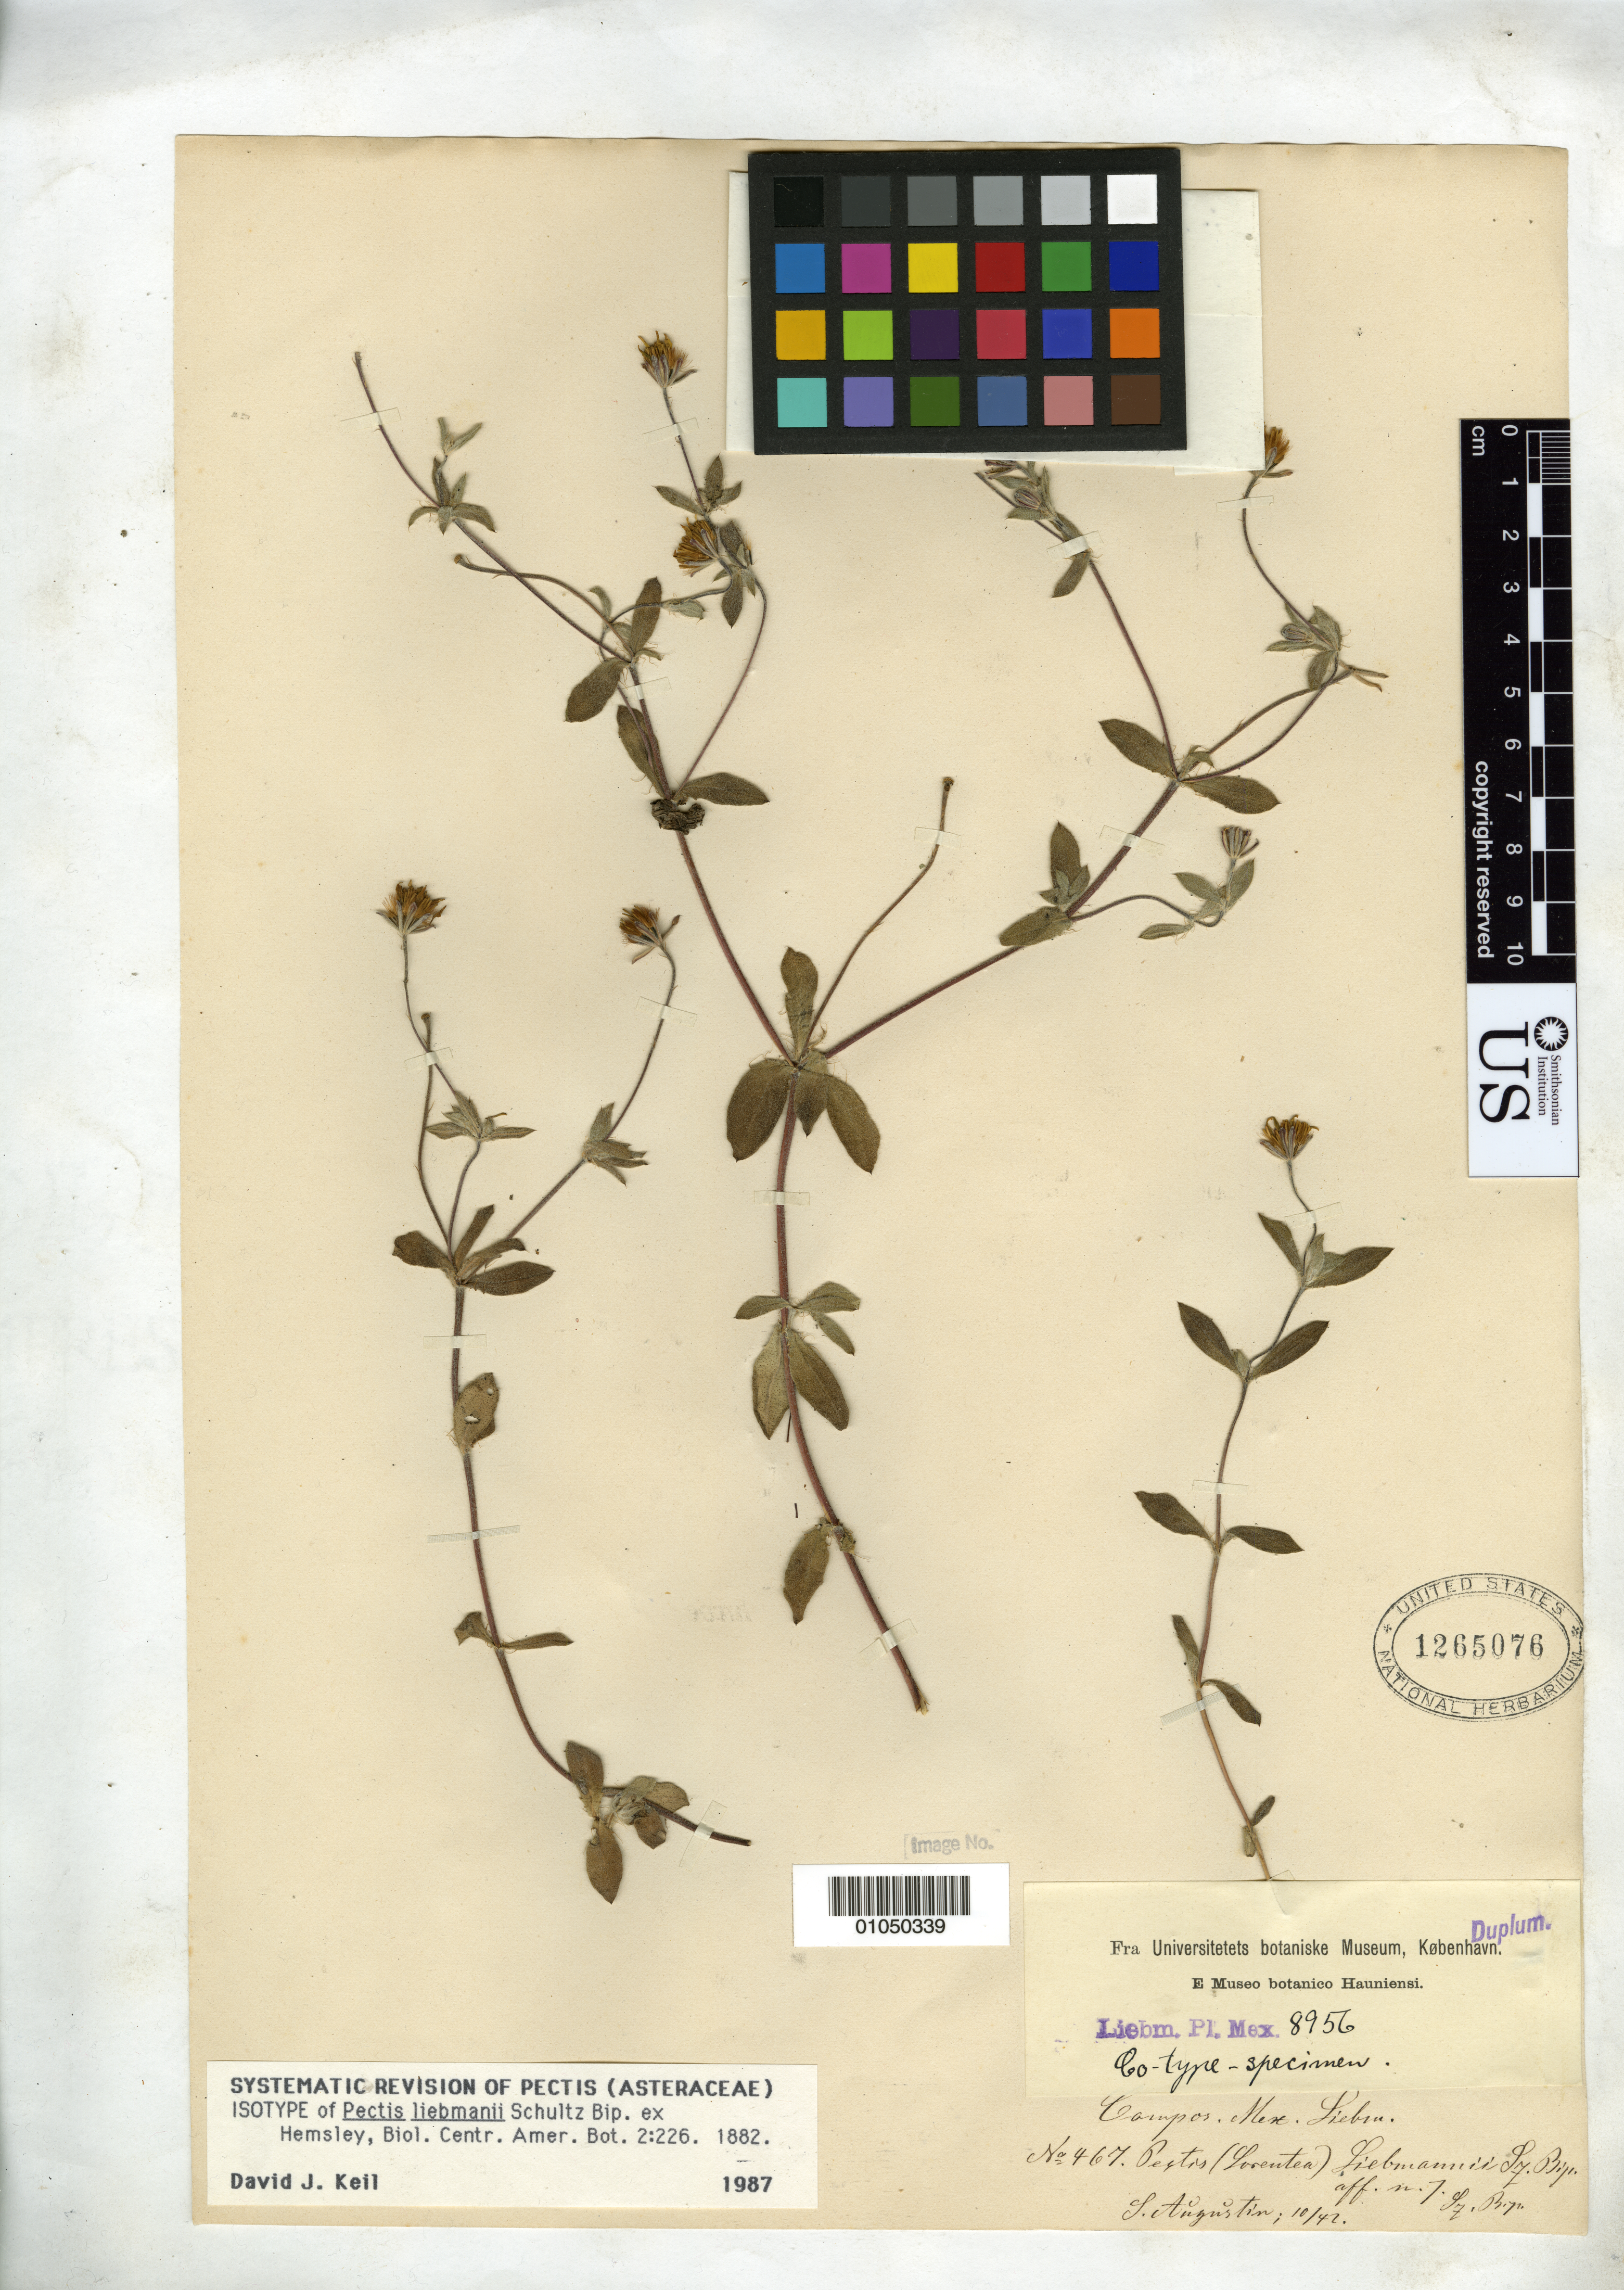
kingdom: Plantae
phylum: Tracheophyta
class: Magnoliopsida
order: Asterales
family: Asteraceae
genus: Pectis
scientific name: Pectis liebmannii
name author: Sch. Bip. ex Hemsl.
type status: Isotype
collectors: F. M. Liebmann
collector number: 467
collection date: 1842-10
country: Mexico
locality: San Augustin.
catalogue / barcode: US 1265076